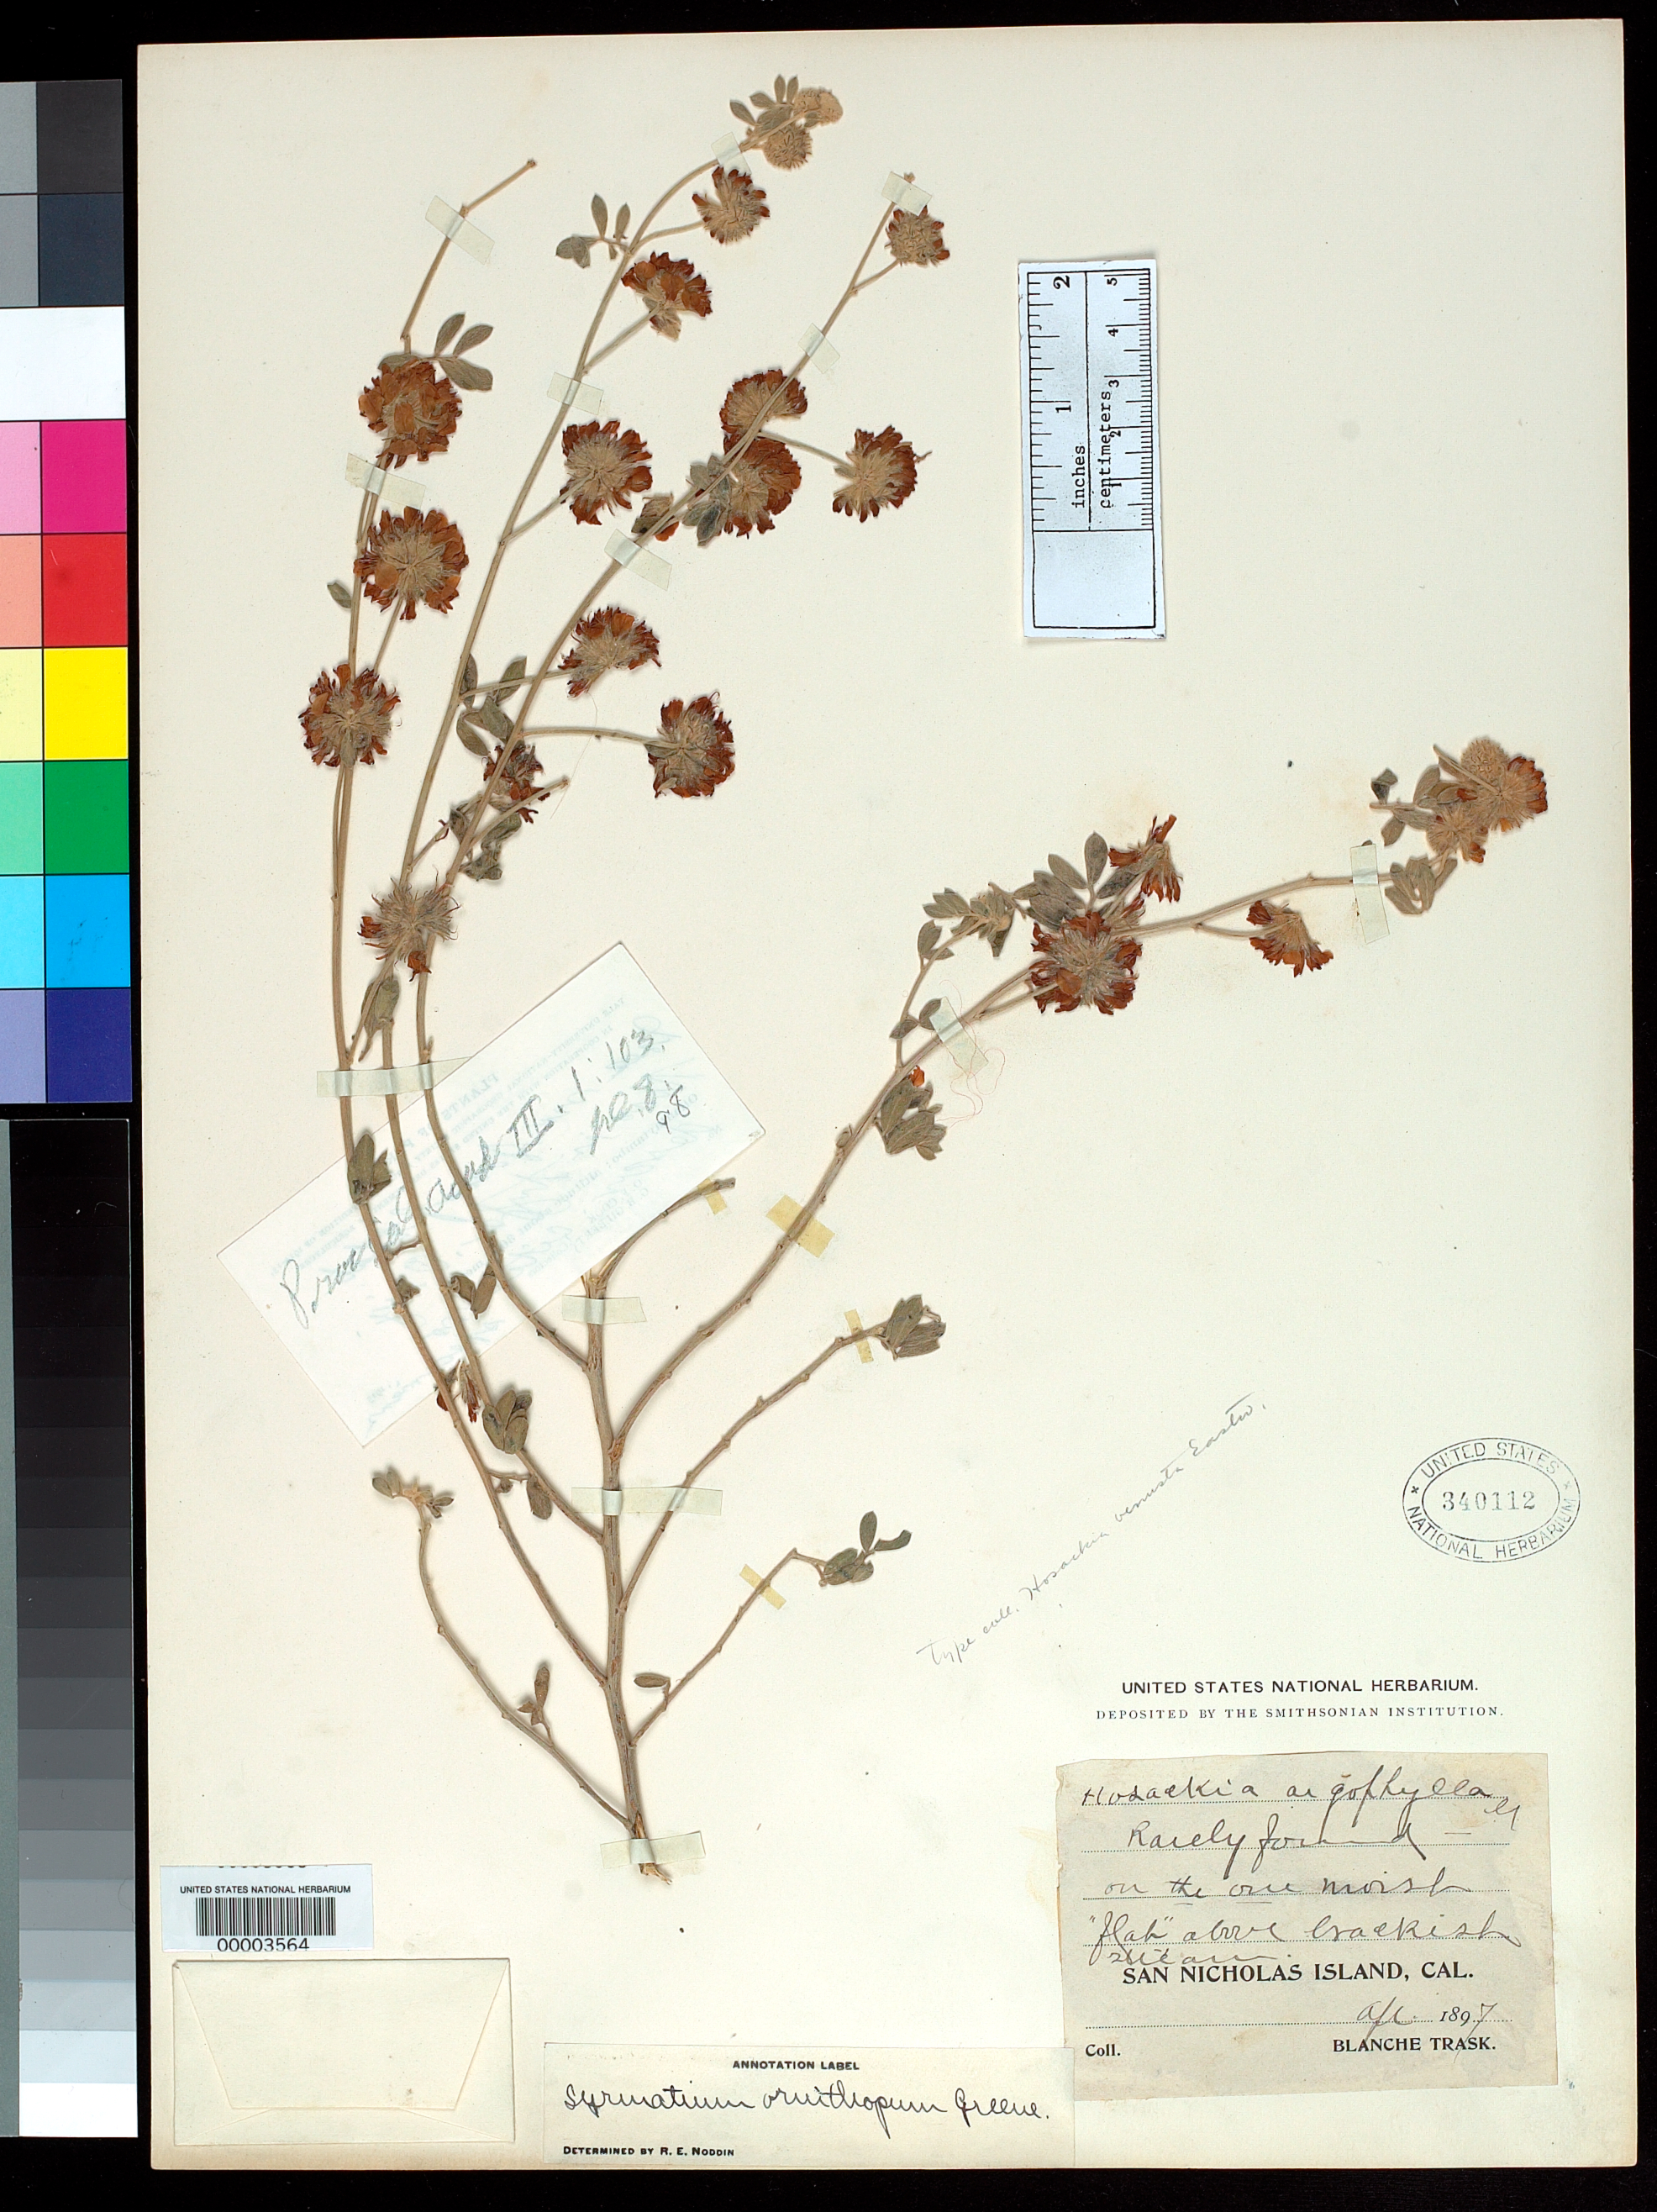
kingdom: Plantae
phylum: Tracheophyta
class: Magnoliopsida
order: Fabales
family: Fabaceae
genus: Hosackia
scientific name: Hosackia venusta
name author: Eastw.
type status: Type Collection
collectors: B. Trask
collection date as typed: Apr 1897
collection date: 1897-04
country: United States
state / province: California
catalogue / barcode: US 340112